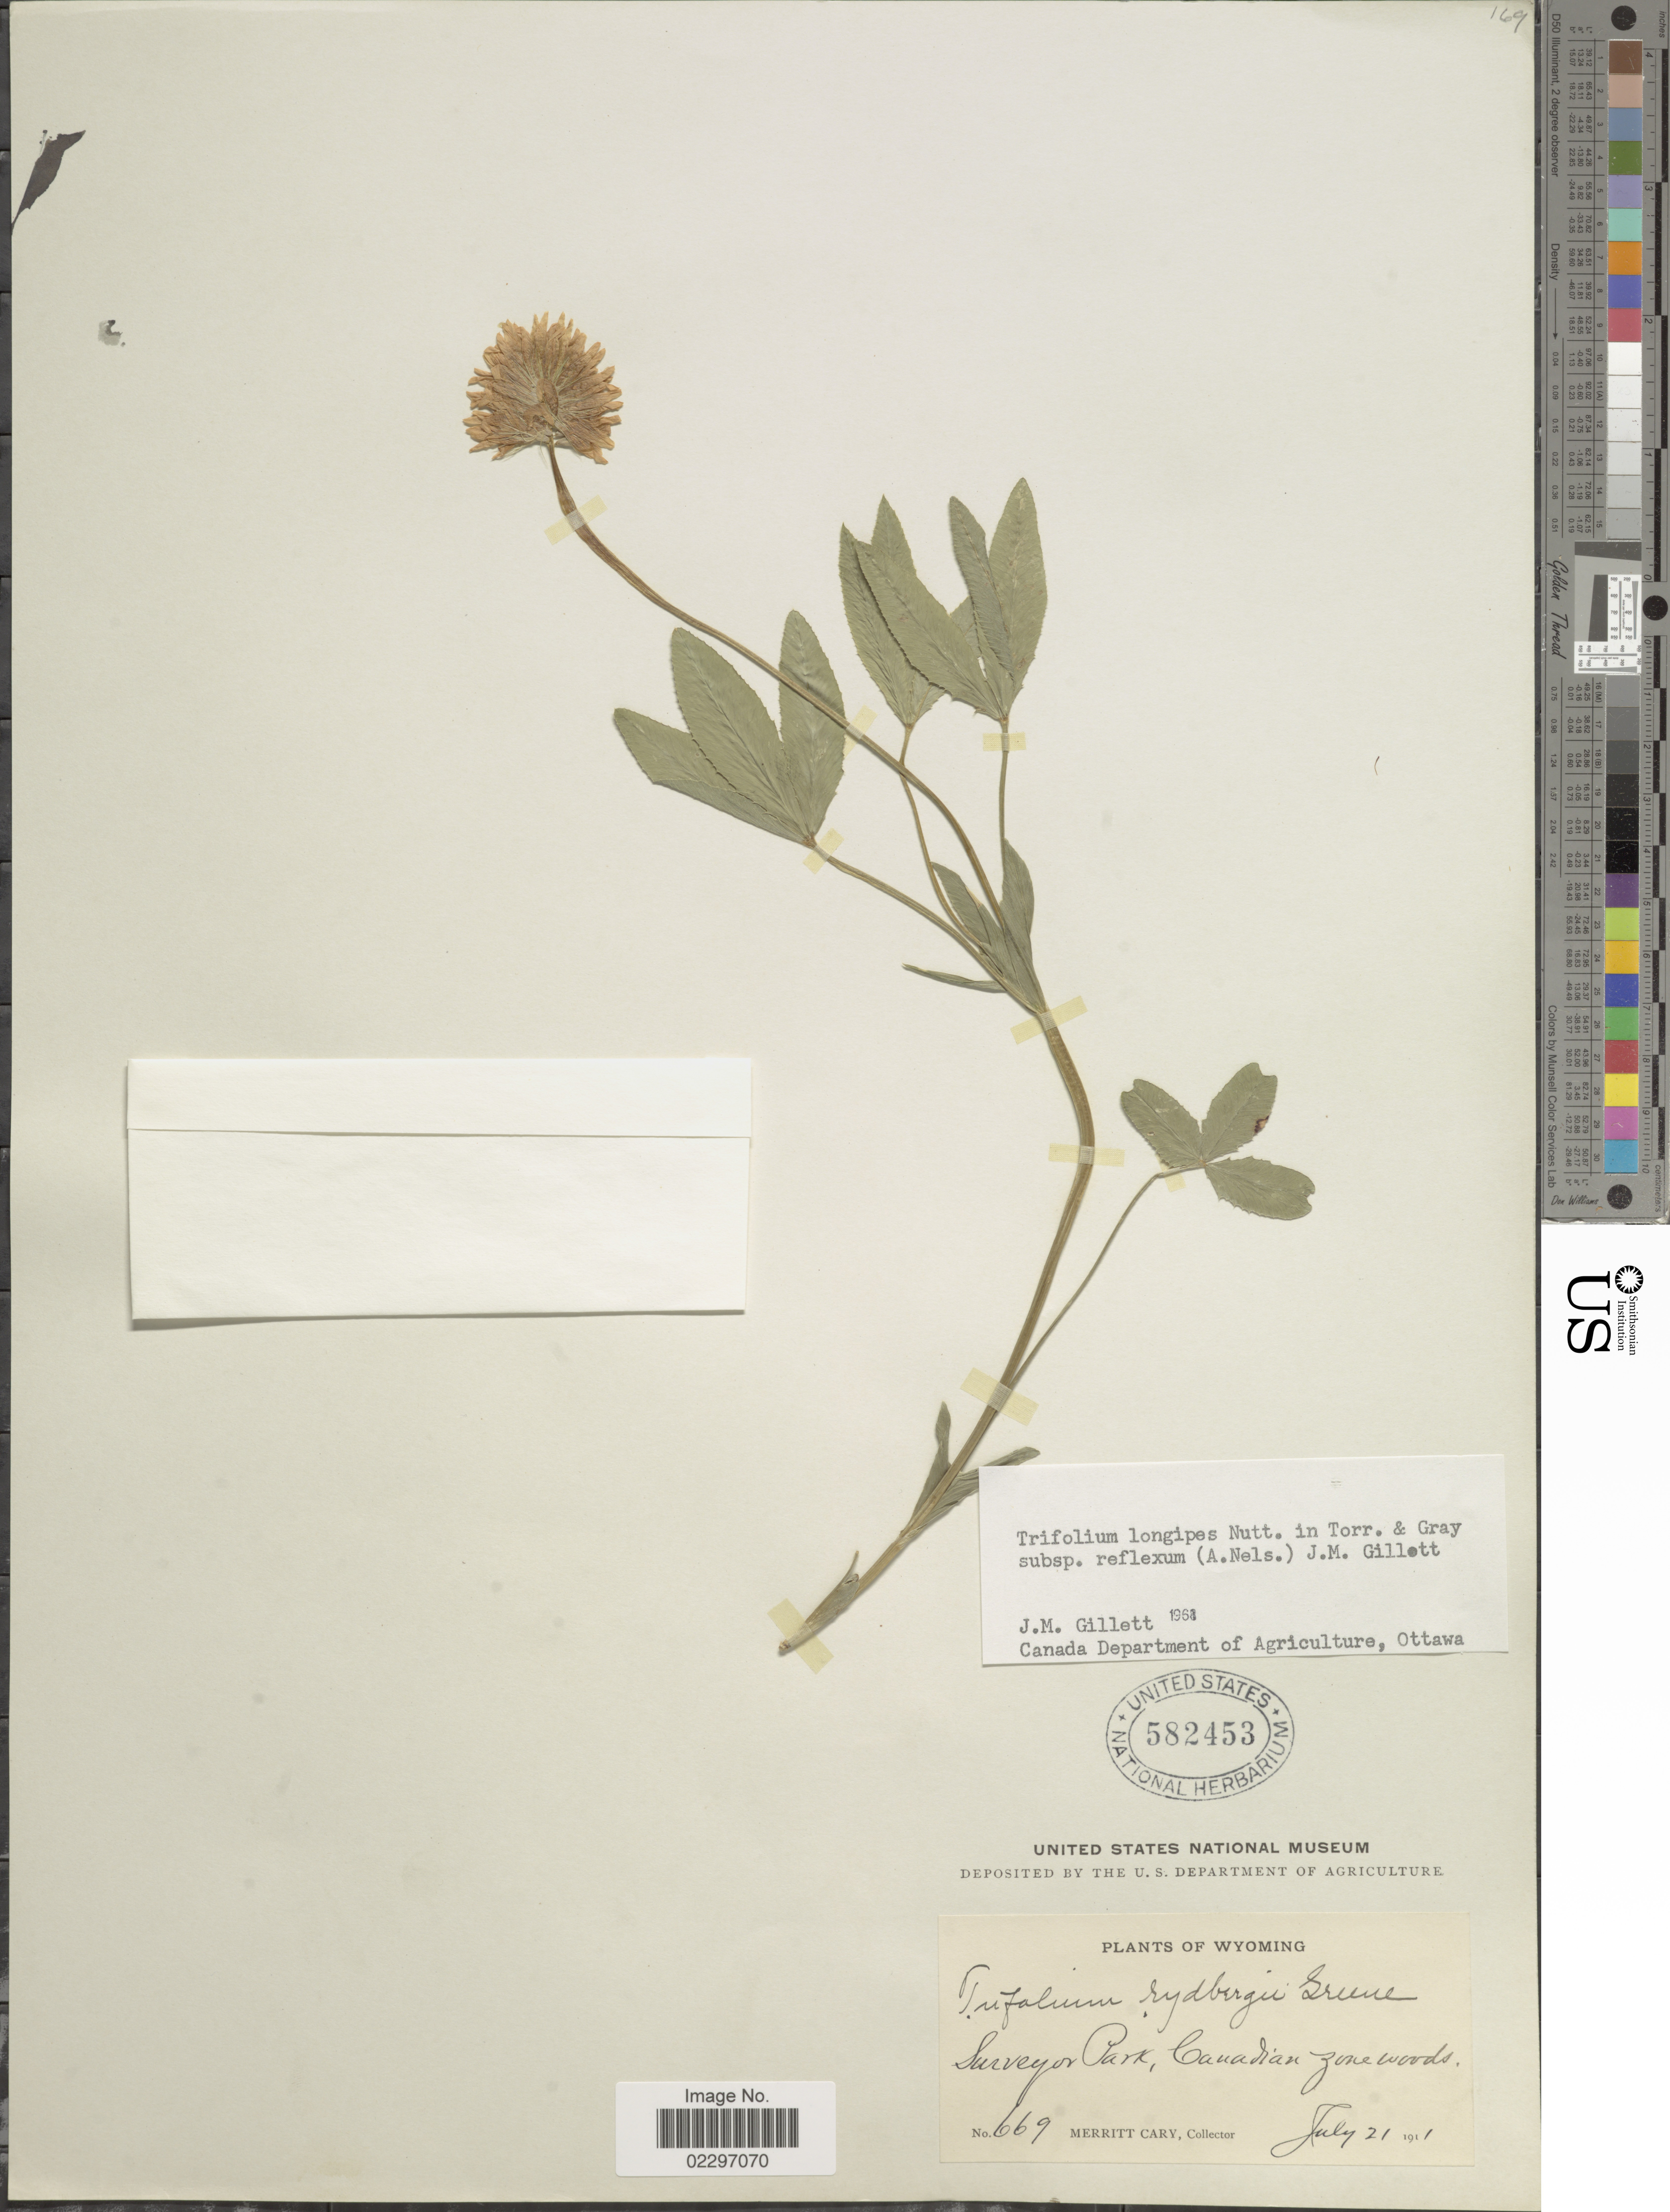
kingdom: Plantae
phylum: Tracheophyta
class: Magnoliopsida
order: Fabales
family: Fabaceae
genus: Trifolium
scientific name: Trifolium longipes subsp. reflexum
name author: (A. Nelson) J.M. Gillet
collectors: M. Cary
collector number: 669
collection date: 1911-07-21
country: United States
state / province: Wyoming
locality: Surveyor Park, Canadian Zone woods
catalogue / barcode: US 582453